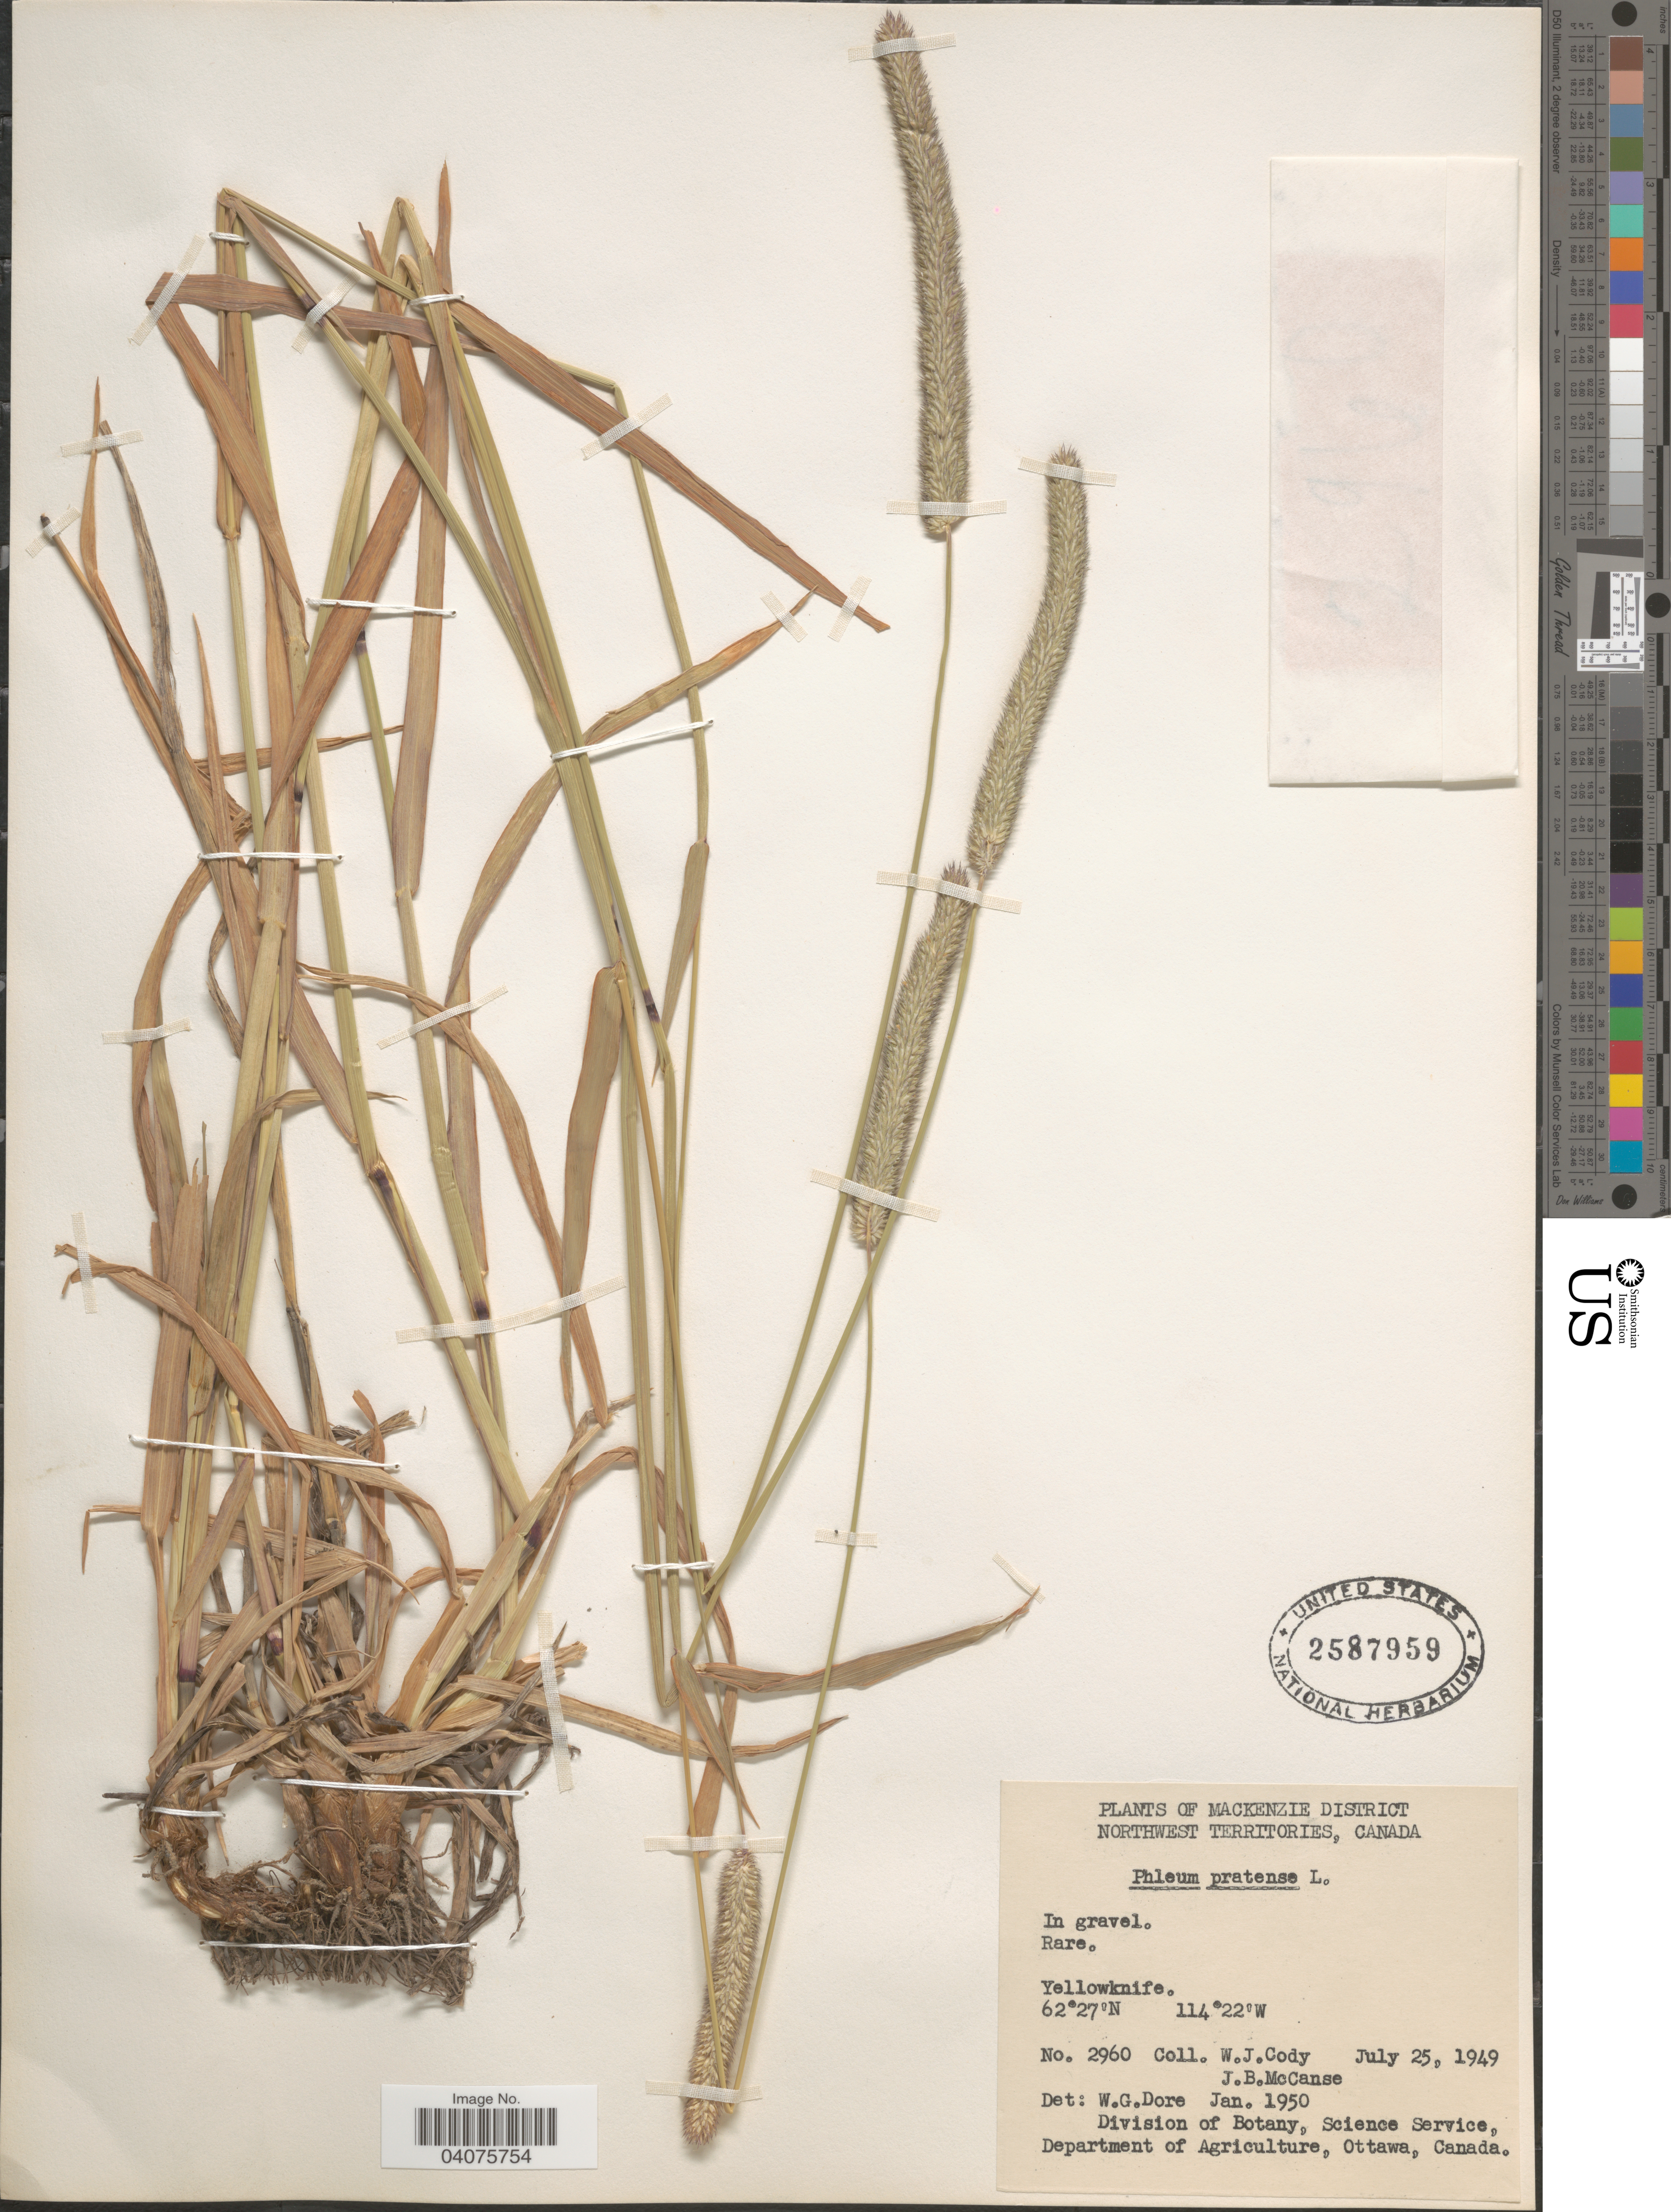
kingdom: Plantae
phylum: Tracheophyta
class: Liliopsida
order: Poales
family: Poaceae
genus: Phleum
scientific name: Phleum pratense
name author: L.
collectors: W. Cody & J. McCanse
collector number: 2960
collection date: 1949-07-25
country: Canada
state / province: Northwest Territories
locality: Mackenzie District. Yellowknife.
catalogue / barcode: US 2587959